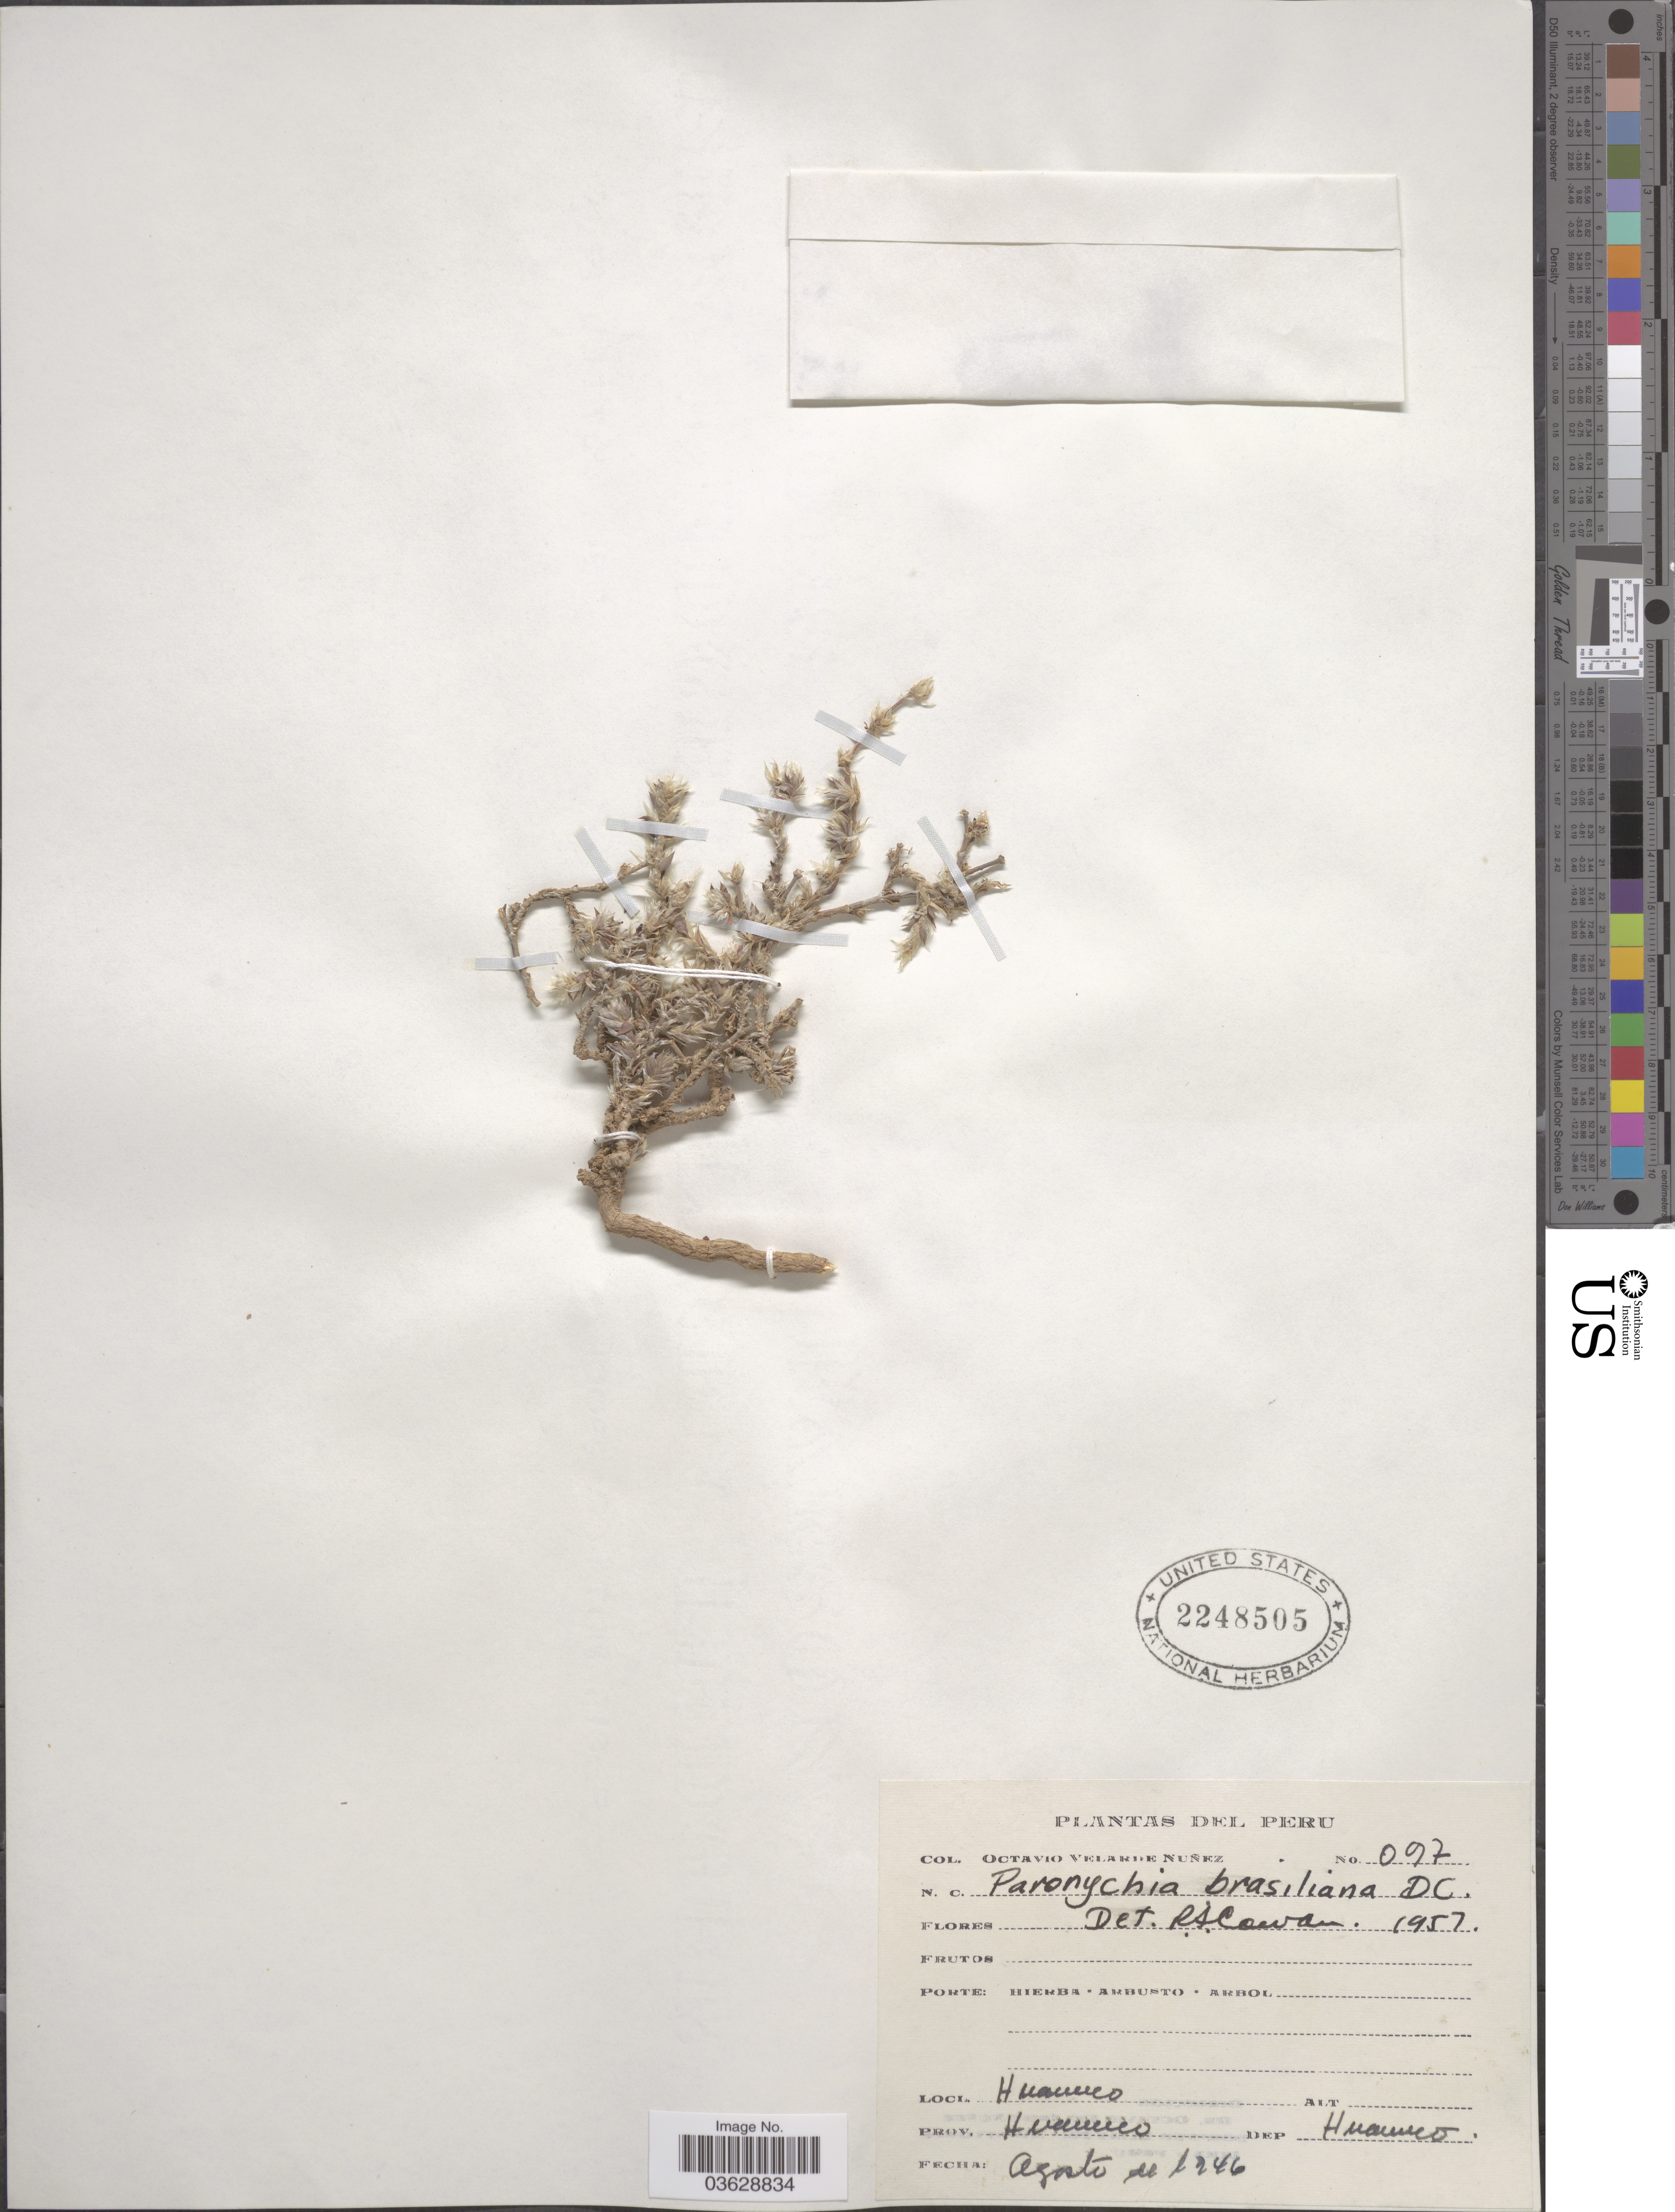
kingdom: Plantae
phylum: Tracheophyta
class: Magnoliopsida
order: Caryophyllales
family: Caryophyllaceae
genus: Paronychia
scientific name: Paronychia brasiliana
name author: DC.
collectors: O. Velarde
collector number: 097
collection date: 1946-08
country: Peru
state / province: Huánuco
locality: Huanuco. Prov. Huanuco. Dep. Huanuco.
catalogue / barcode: US 2248505